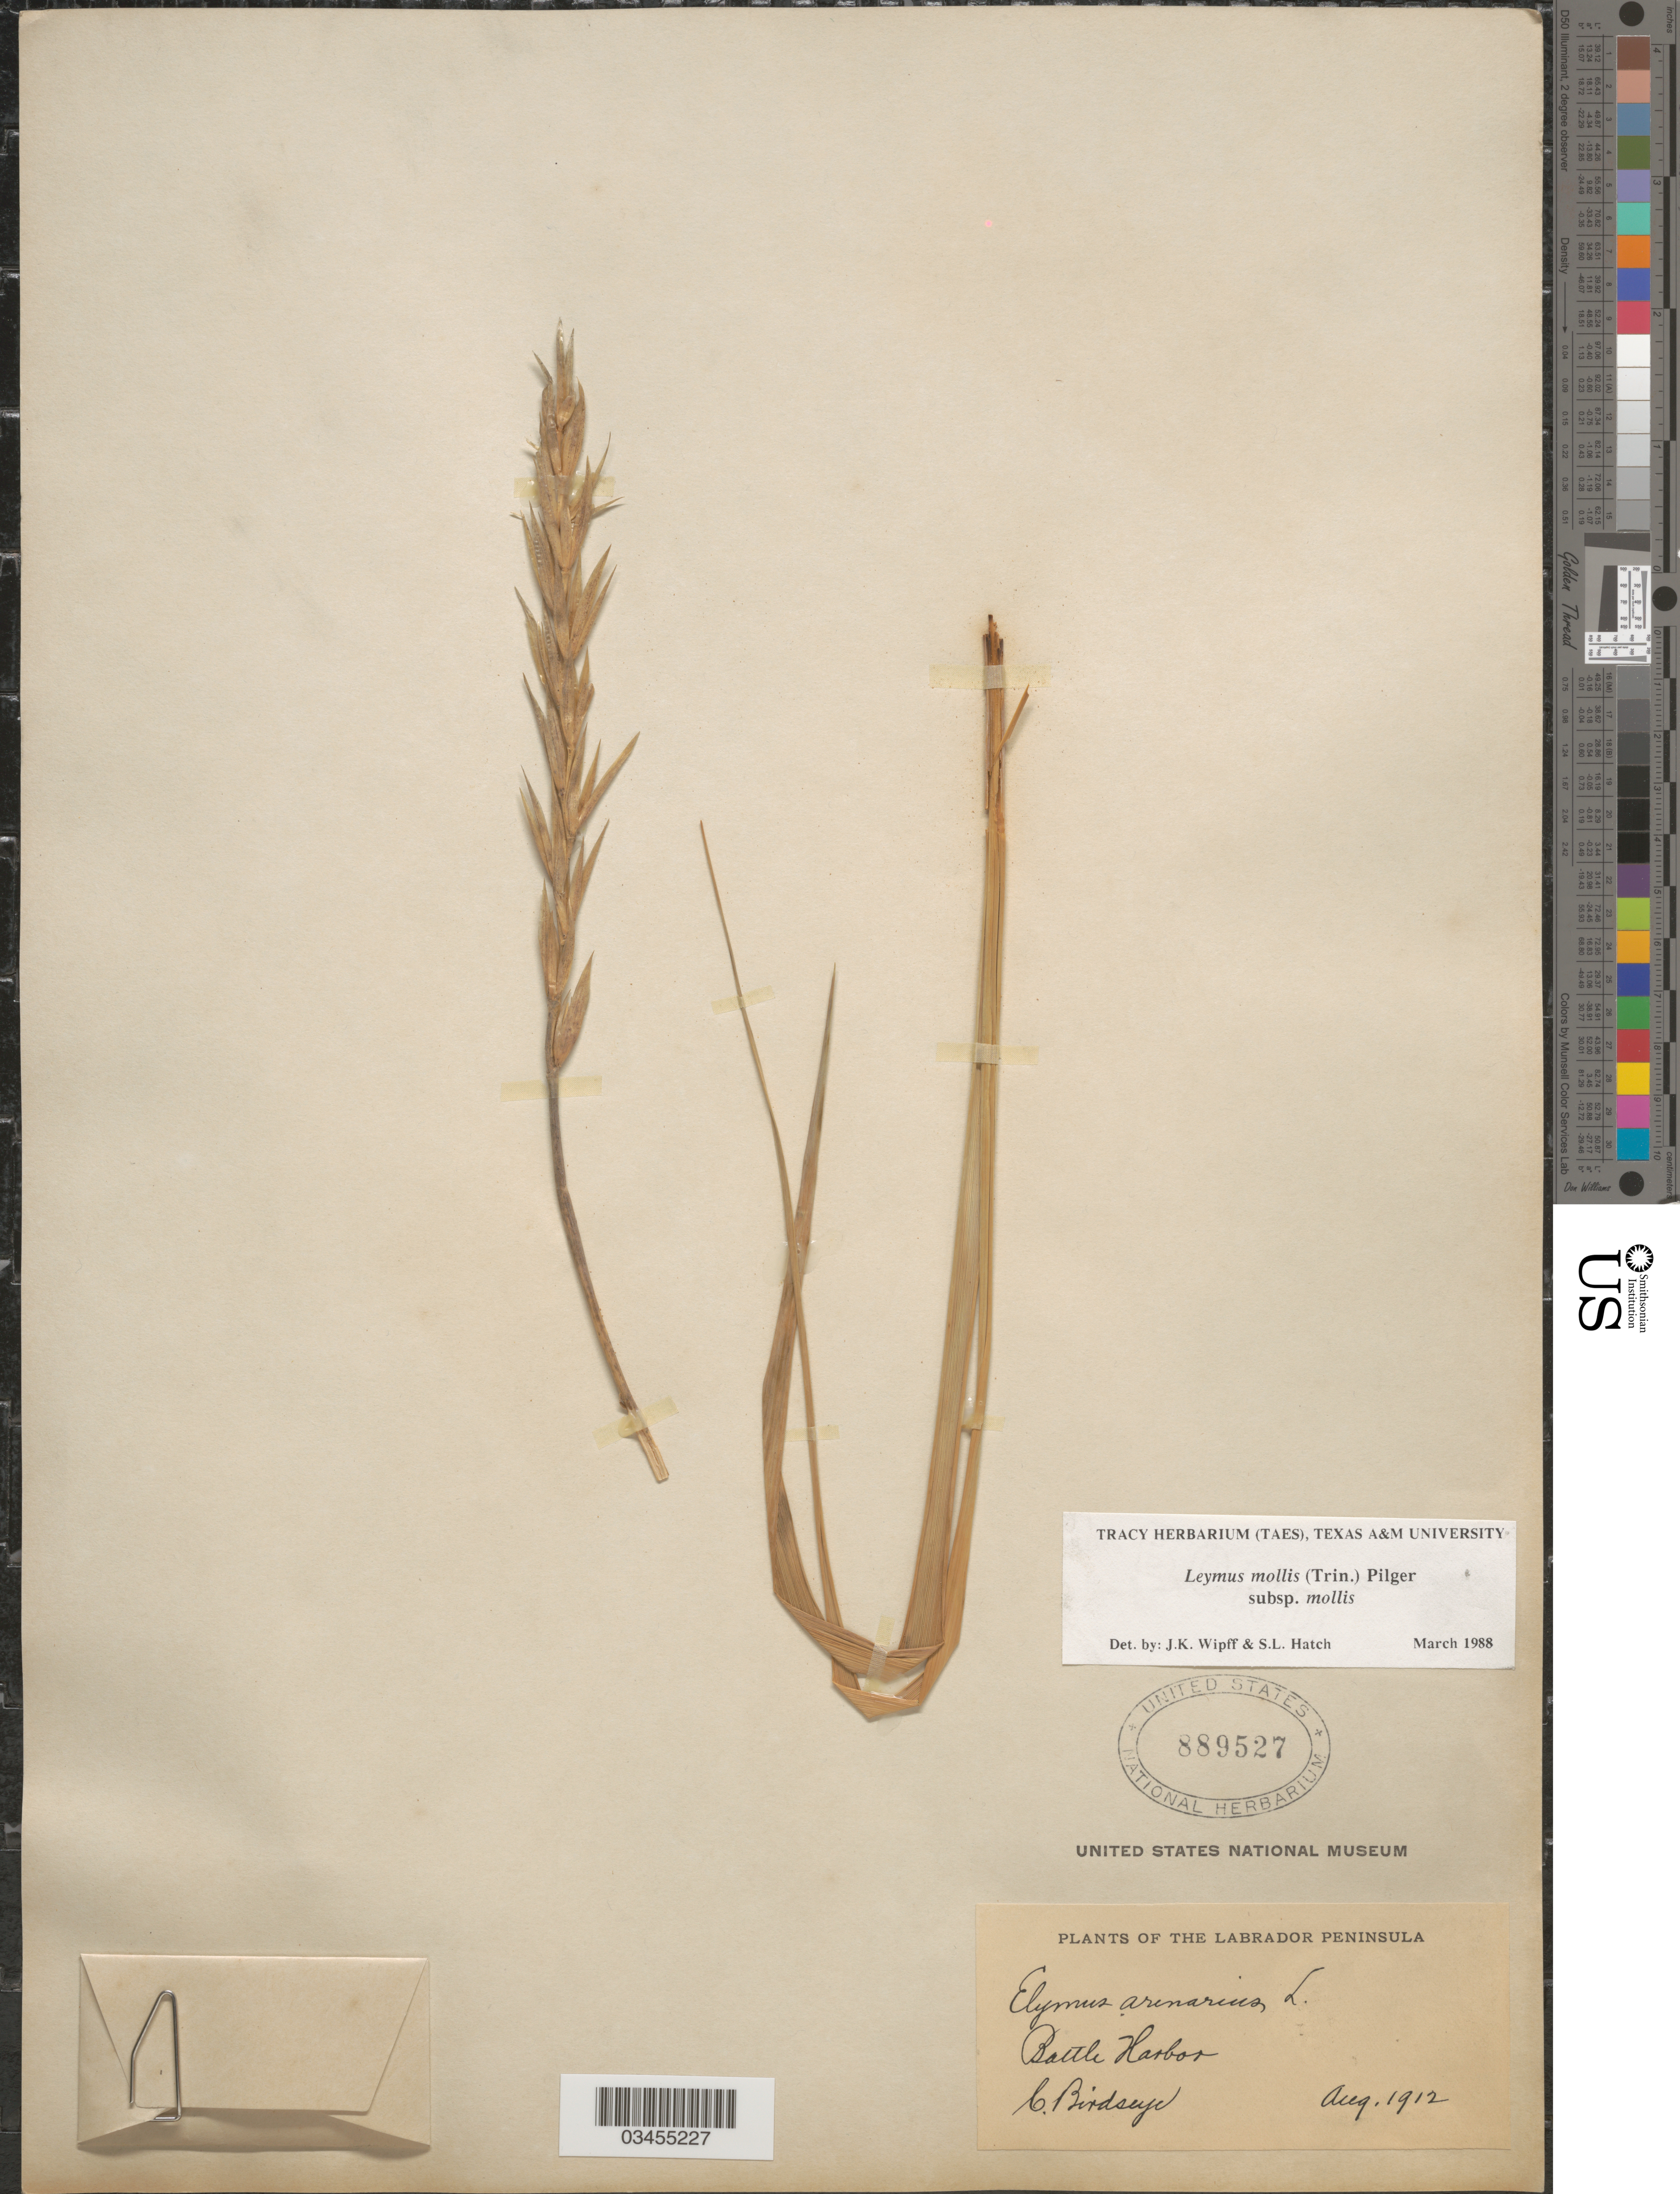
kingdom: Plantae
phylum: Tracheophyta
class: Liliopsida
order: Poales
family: Poaceae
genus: Leymus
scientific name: Leymus mollis subsp. mollis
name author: (Trin.) Pilg.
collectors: C. Birdseye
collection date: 1912-08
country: Canada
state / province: Newfoundland and Labrador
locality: The Labrador Peninsula. Battle Harbor.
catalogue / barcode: US 889527